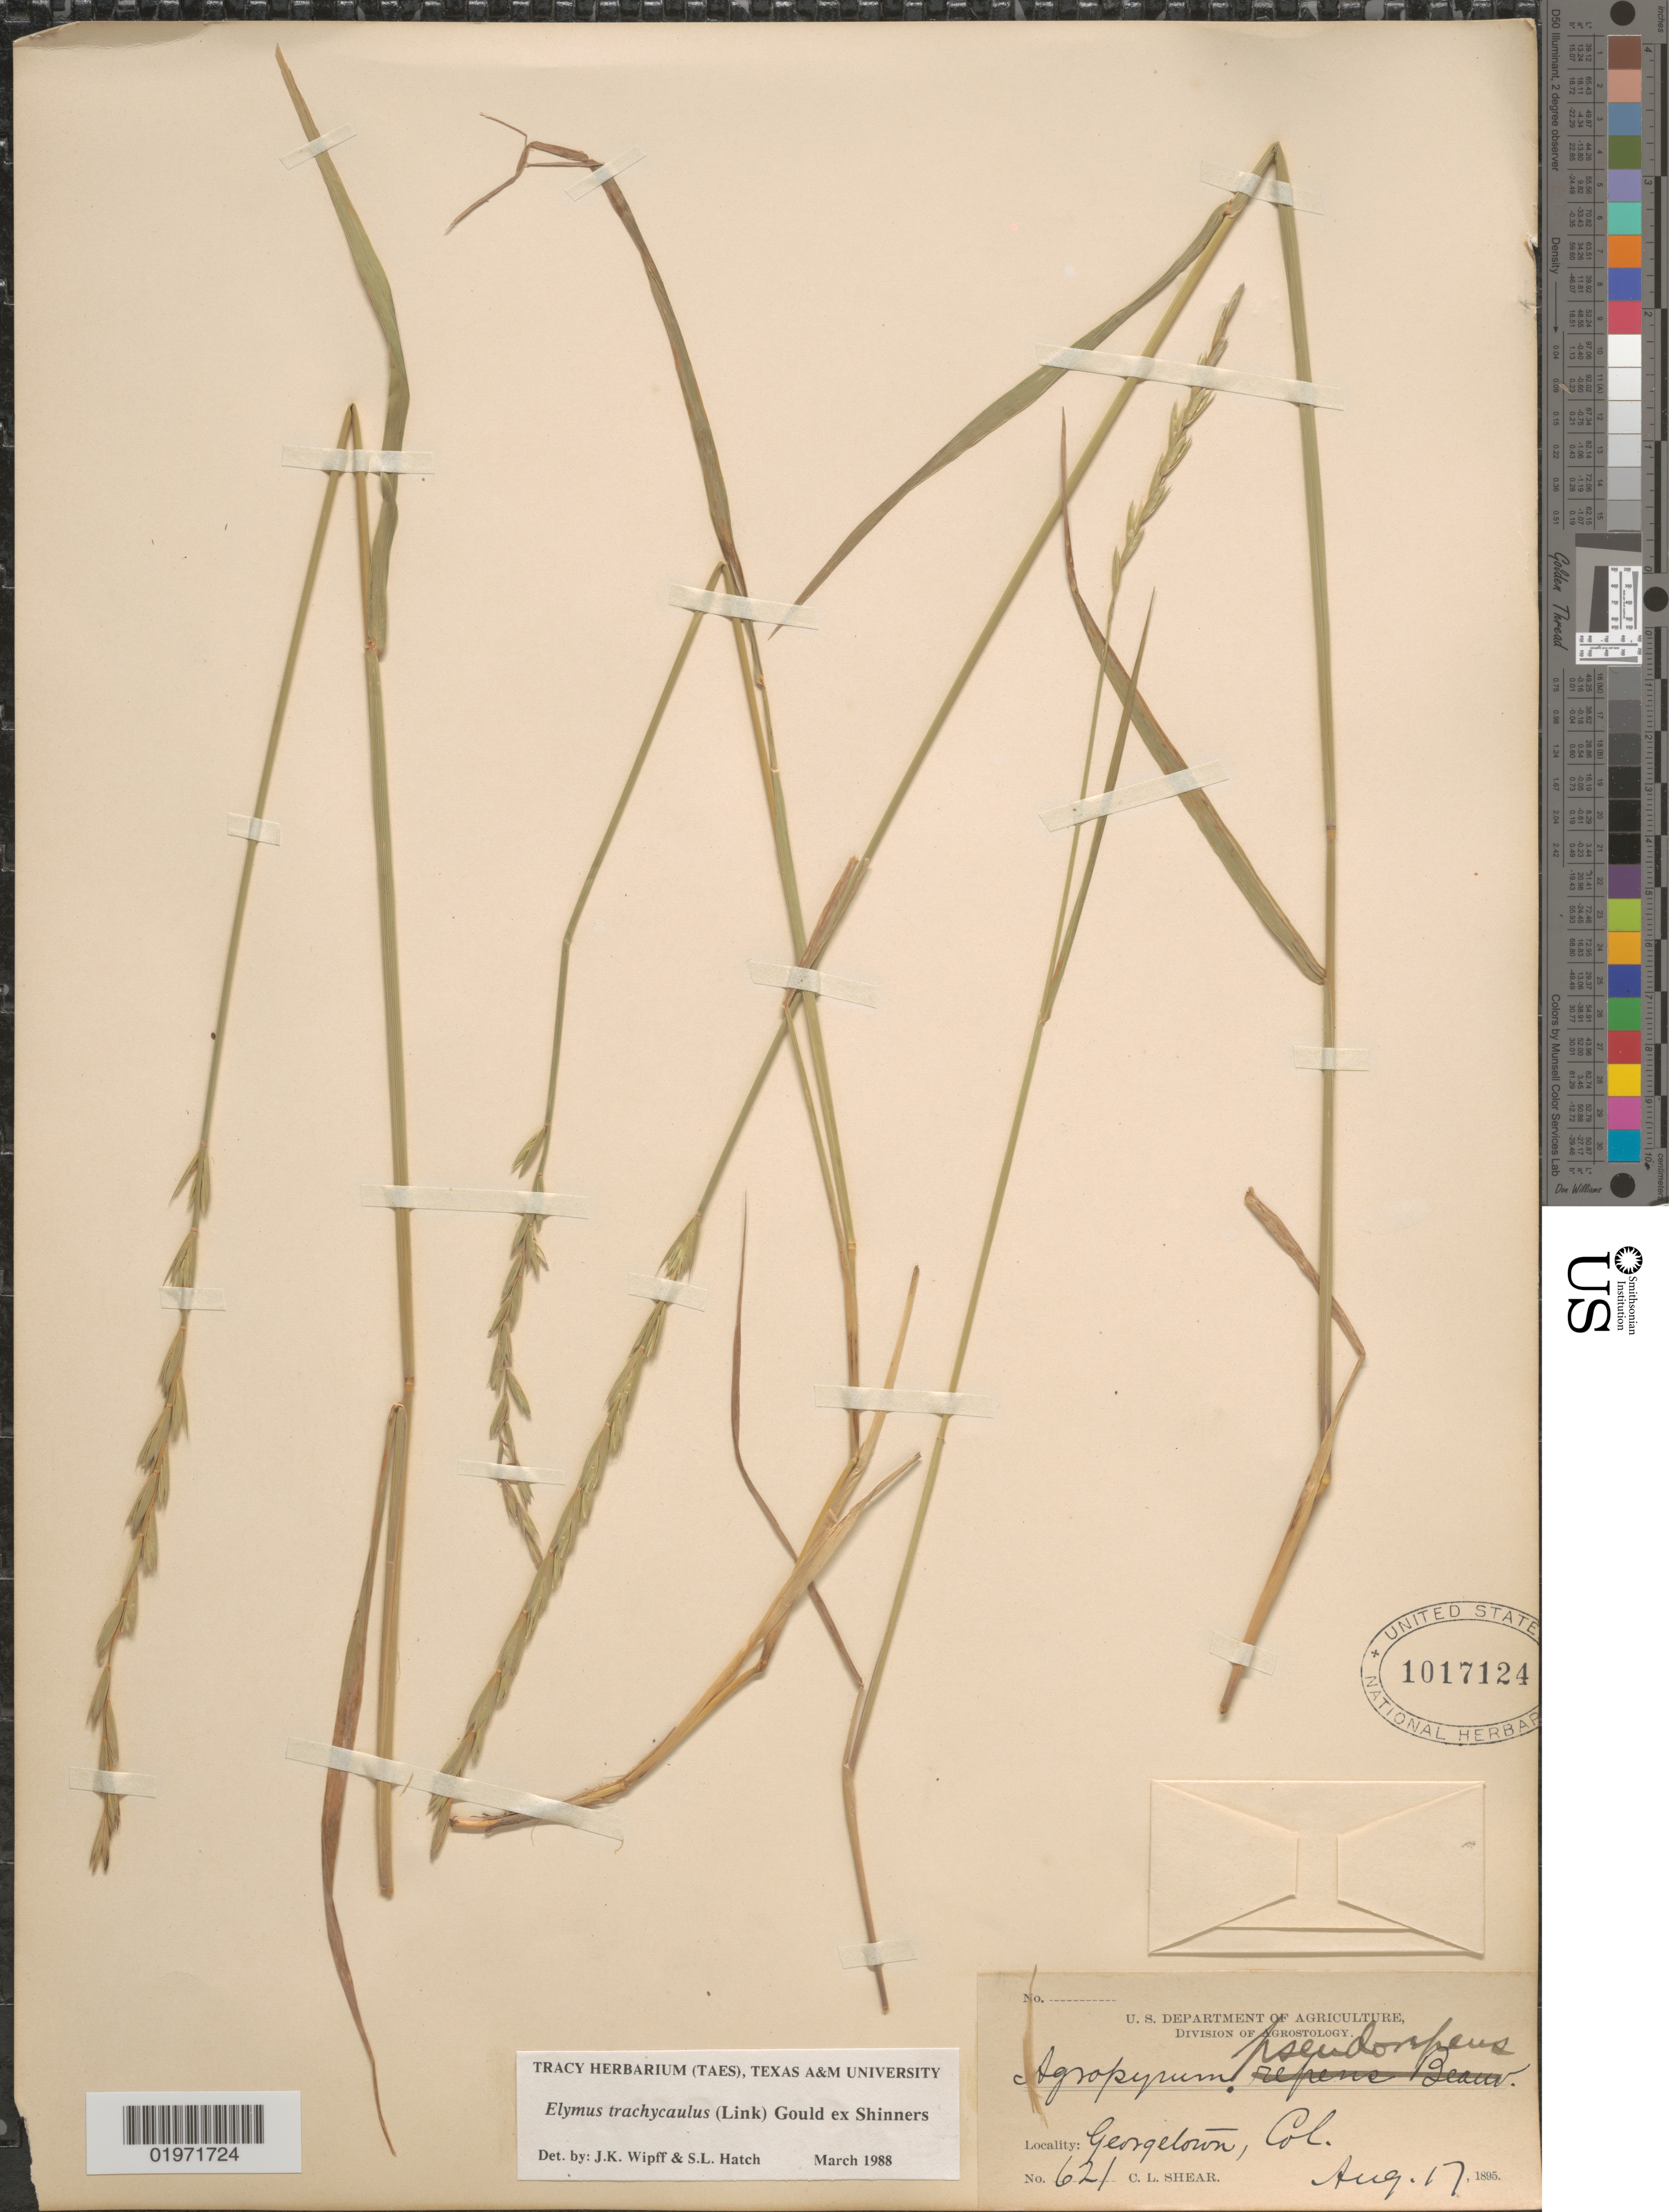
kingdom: Plantae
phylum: Tracheophyta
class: Liliopsida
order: Poales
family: Poaceae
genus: Elymus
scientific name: Elymus trachycaulus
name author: (Link) Gould ex Shinners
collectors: C. L. Shear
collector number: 621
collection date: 1895-08-17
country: United States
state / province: Colorado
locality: Georgetown.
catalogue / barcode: US 1017124